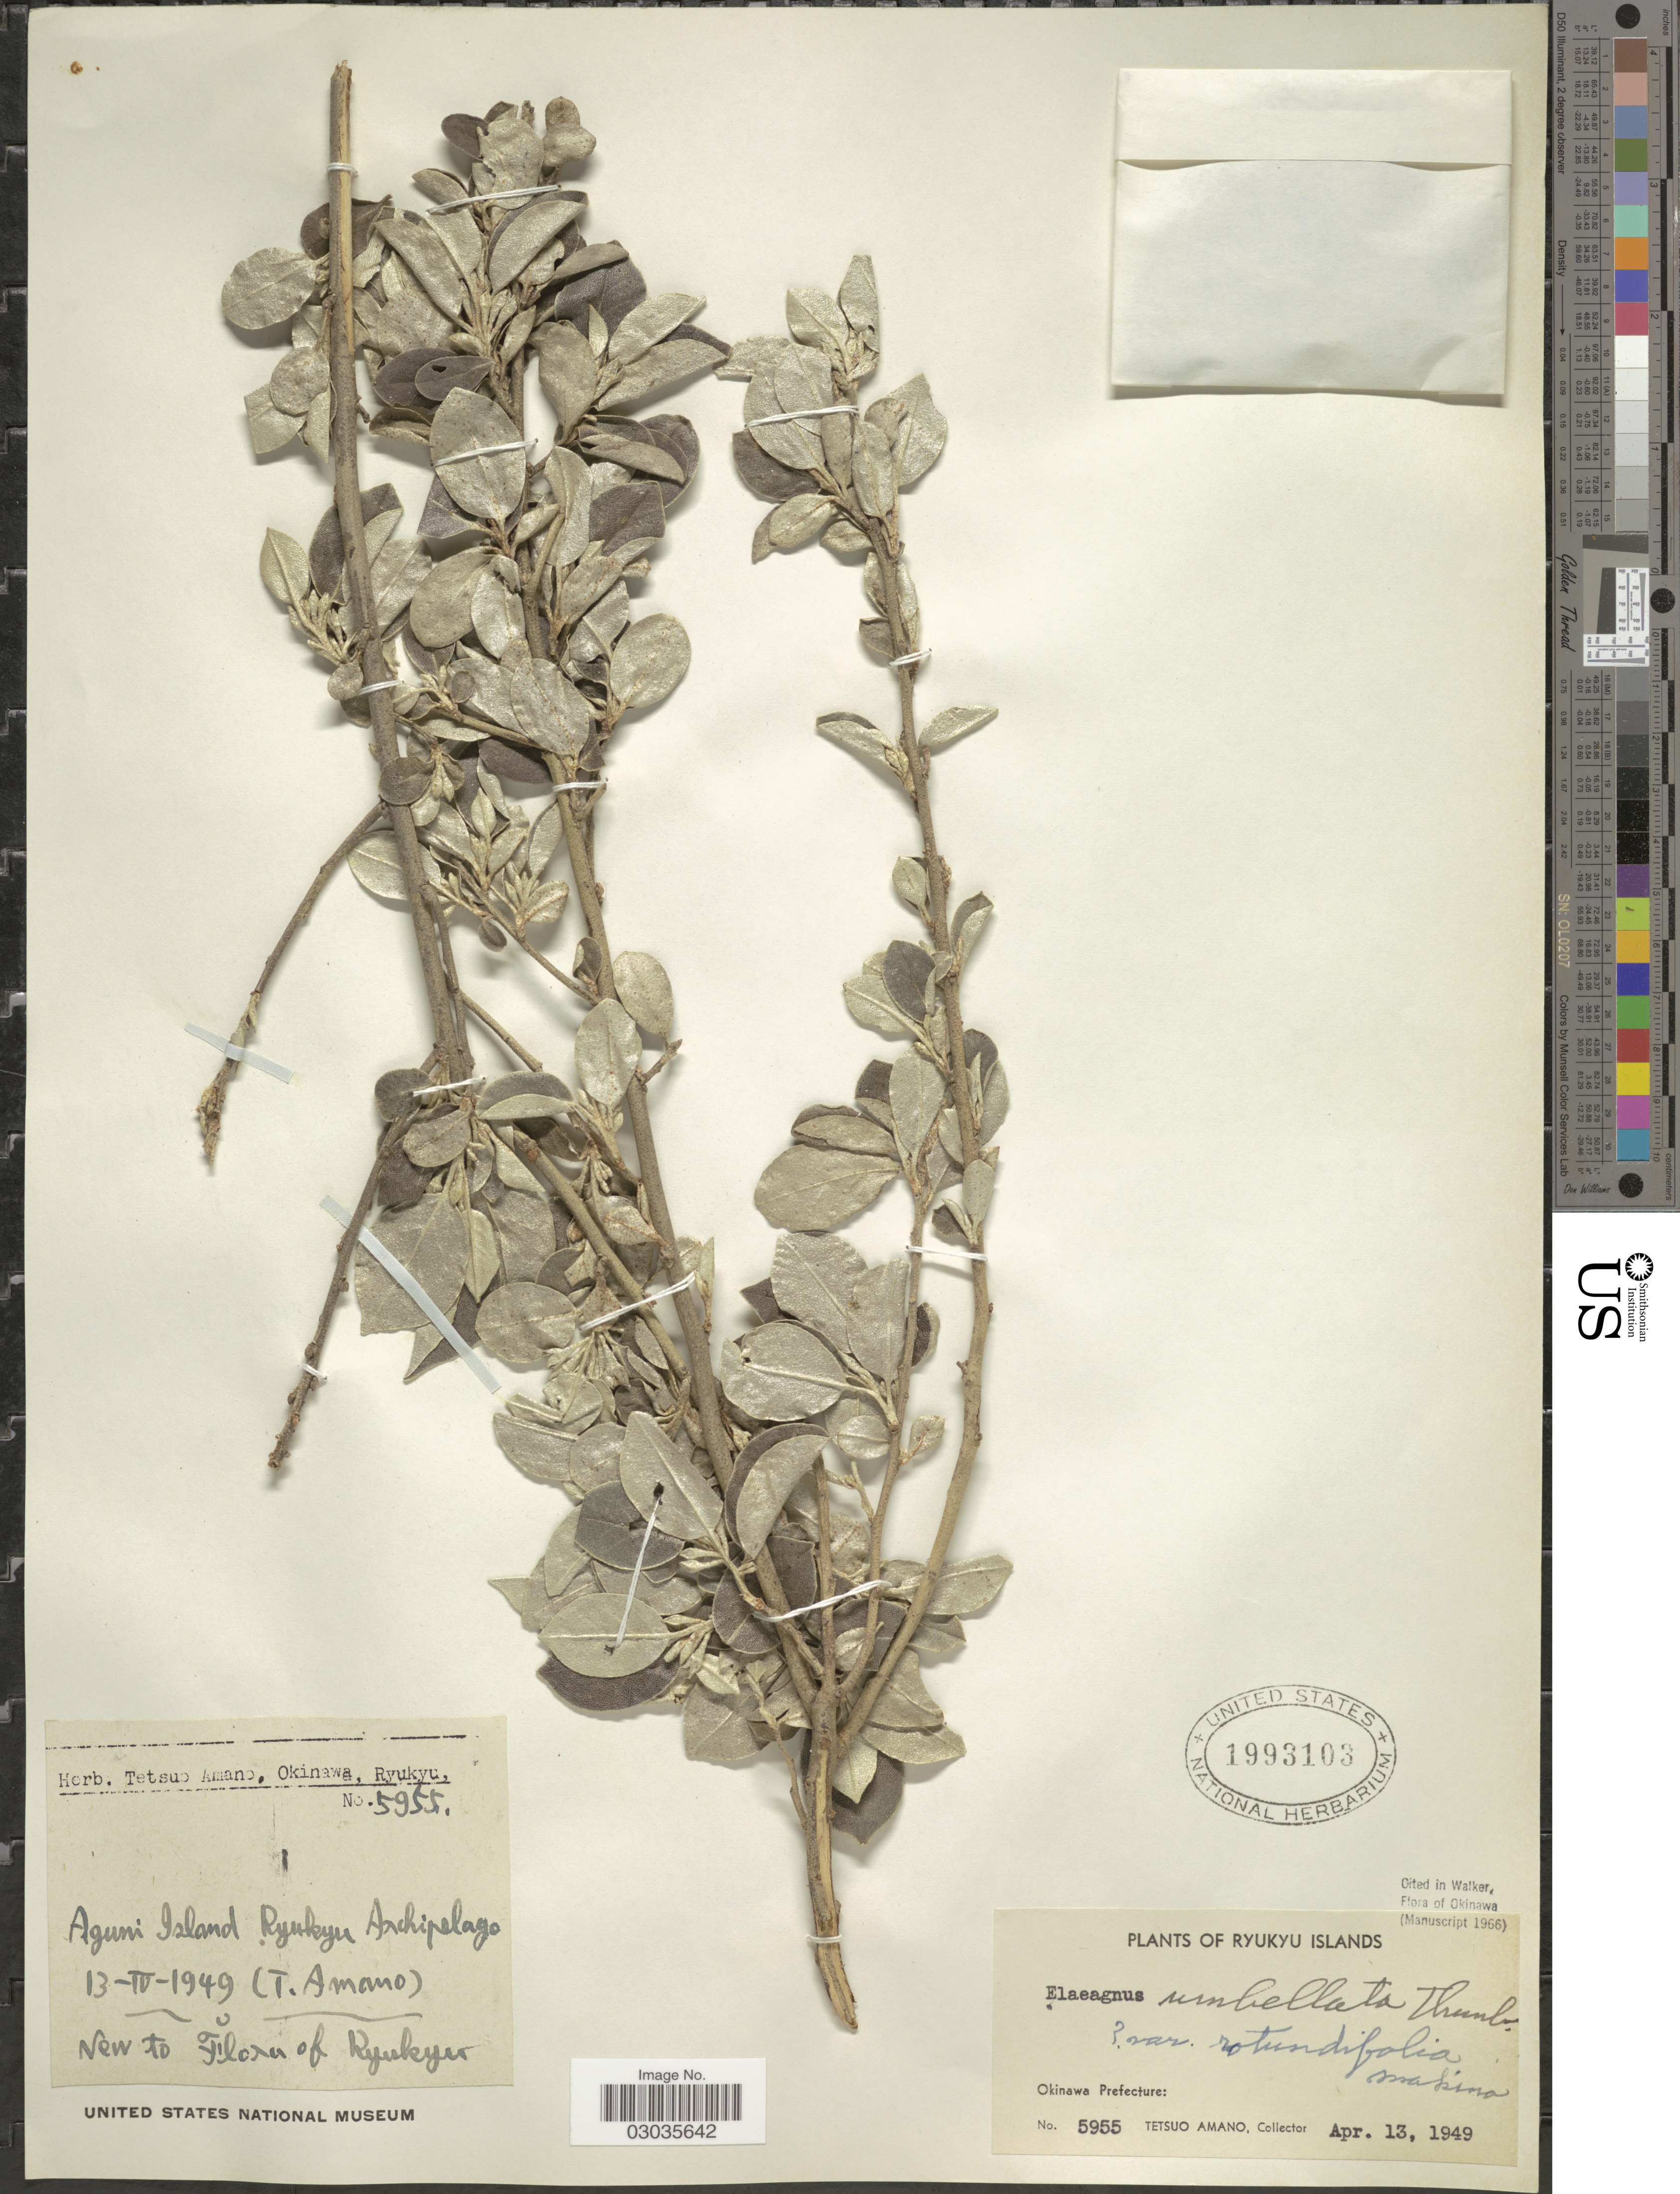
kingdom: Plantae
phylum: Tracheophyta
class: Magnoliopsida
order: Rosales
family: Elaeagnaceae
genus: Elaeagnus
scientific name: Elaeagnus umbellata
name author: Thunb.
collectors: T. Amano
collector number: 5955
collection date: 1949-04-13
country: Japan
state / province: Okinawa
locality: Ryukyu Islands. Okinawa Prefecture. Aguni Island. Ryukyu Archipelago.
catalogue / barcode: US 1993103